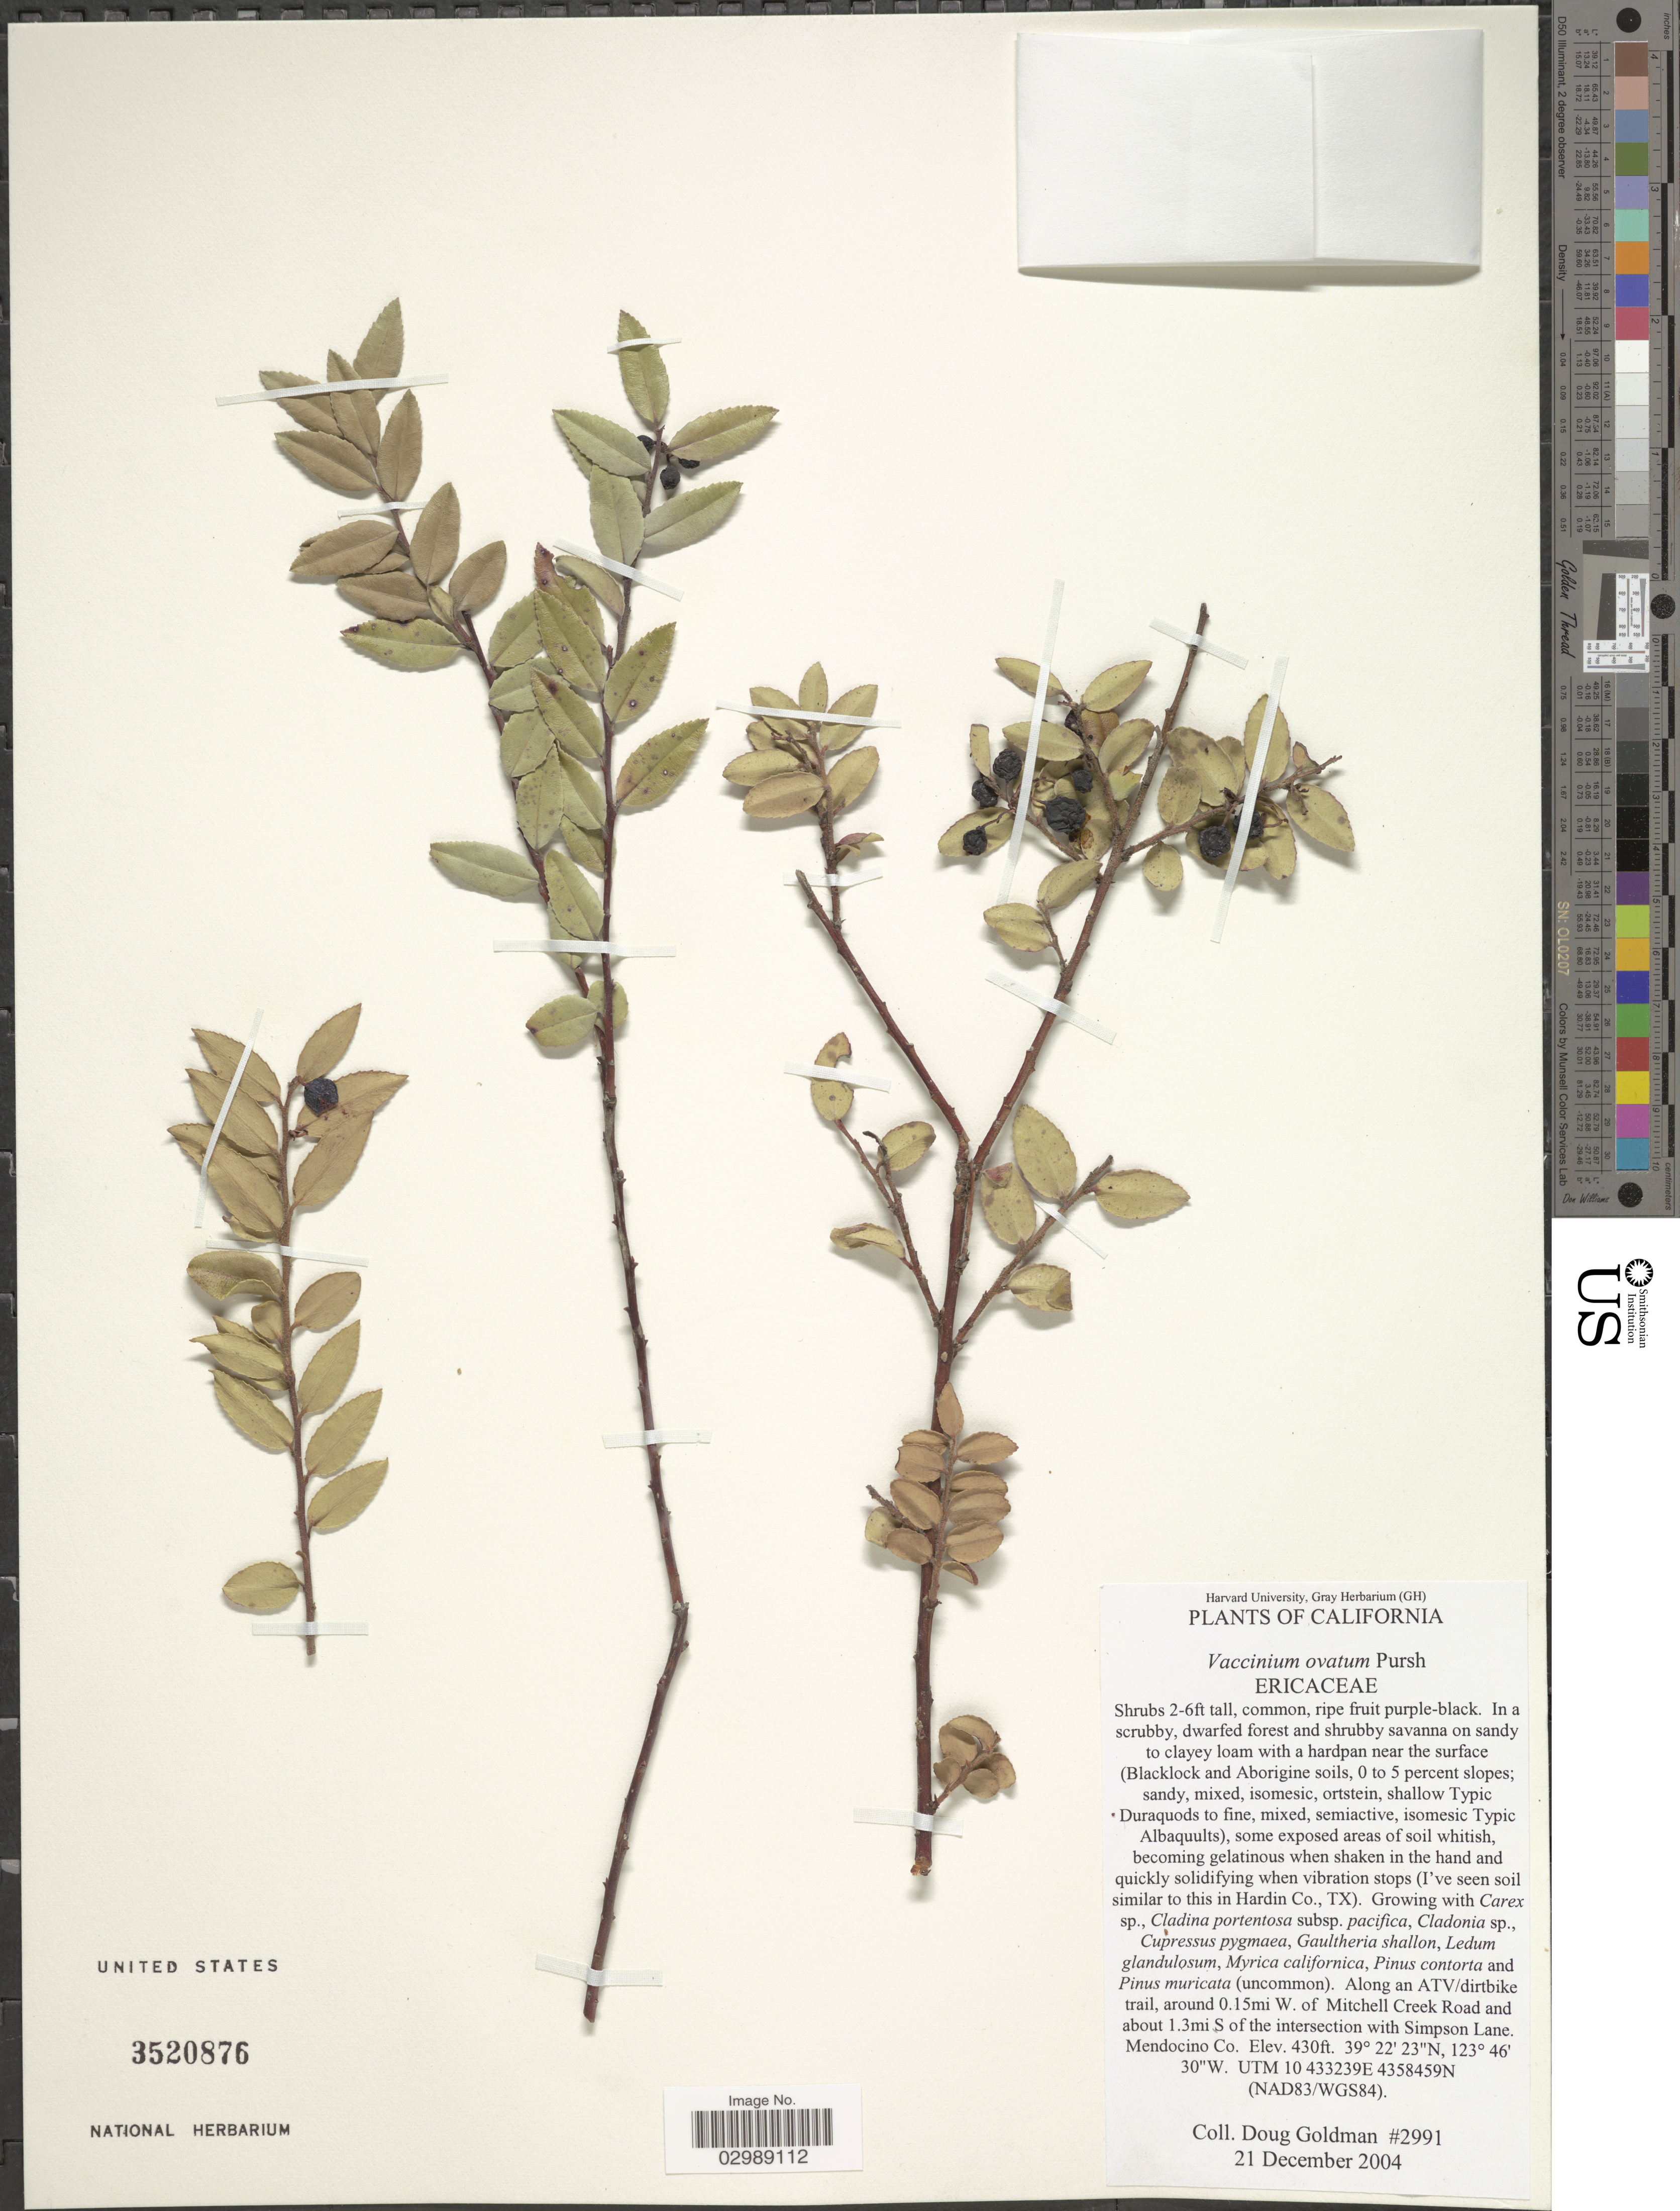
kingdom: Plantae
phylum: Tracheophyta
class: Magnoliopsida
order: Ericales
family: Ericaceae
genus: Vaccinium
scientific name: Vaccinium ovatum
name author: Pursh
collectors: D. Goldman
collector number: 2991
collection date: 2004-12-21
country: United States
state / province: California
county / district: Mendocino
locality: Along an ATV/ dirtbike trail, around 0.15mi W. of Mitchell Creek Road and about 1.3mi S of the intersection with Simpson Lane. Mendocino Co. UTM 10 433239E 4358459N (NAD83/WGS84).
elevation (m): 131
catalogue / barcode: US 3520876